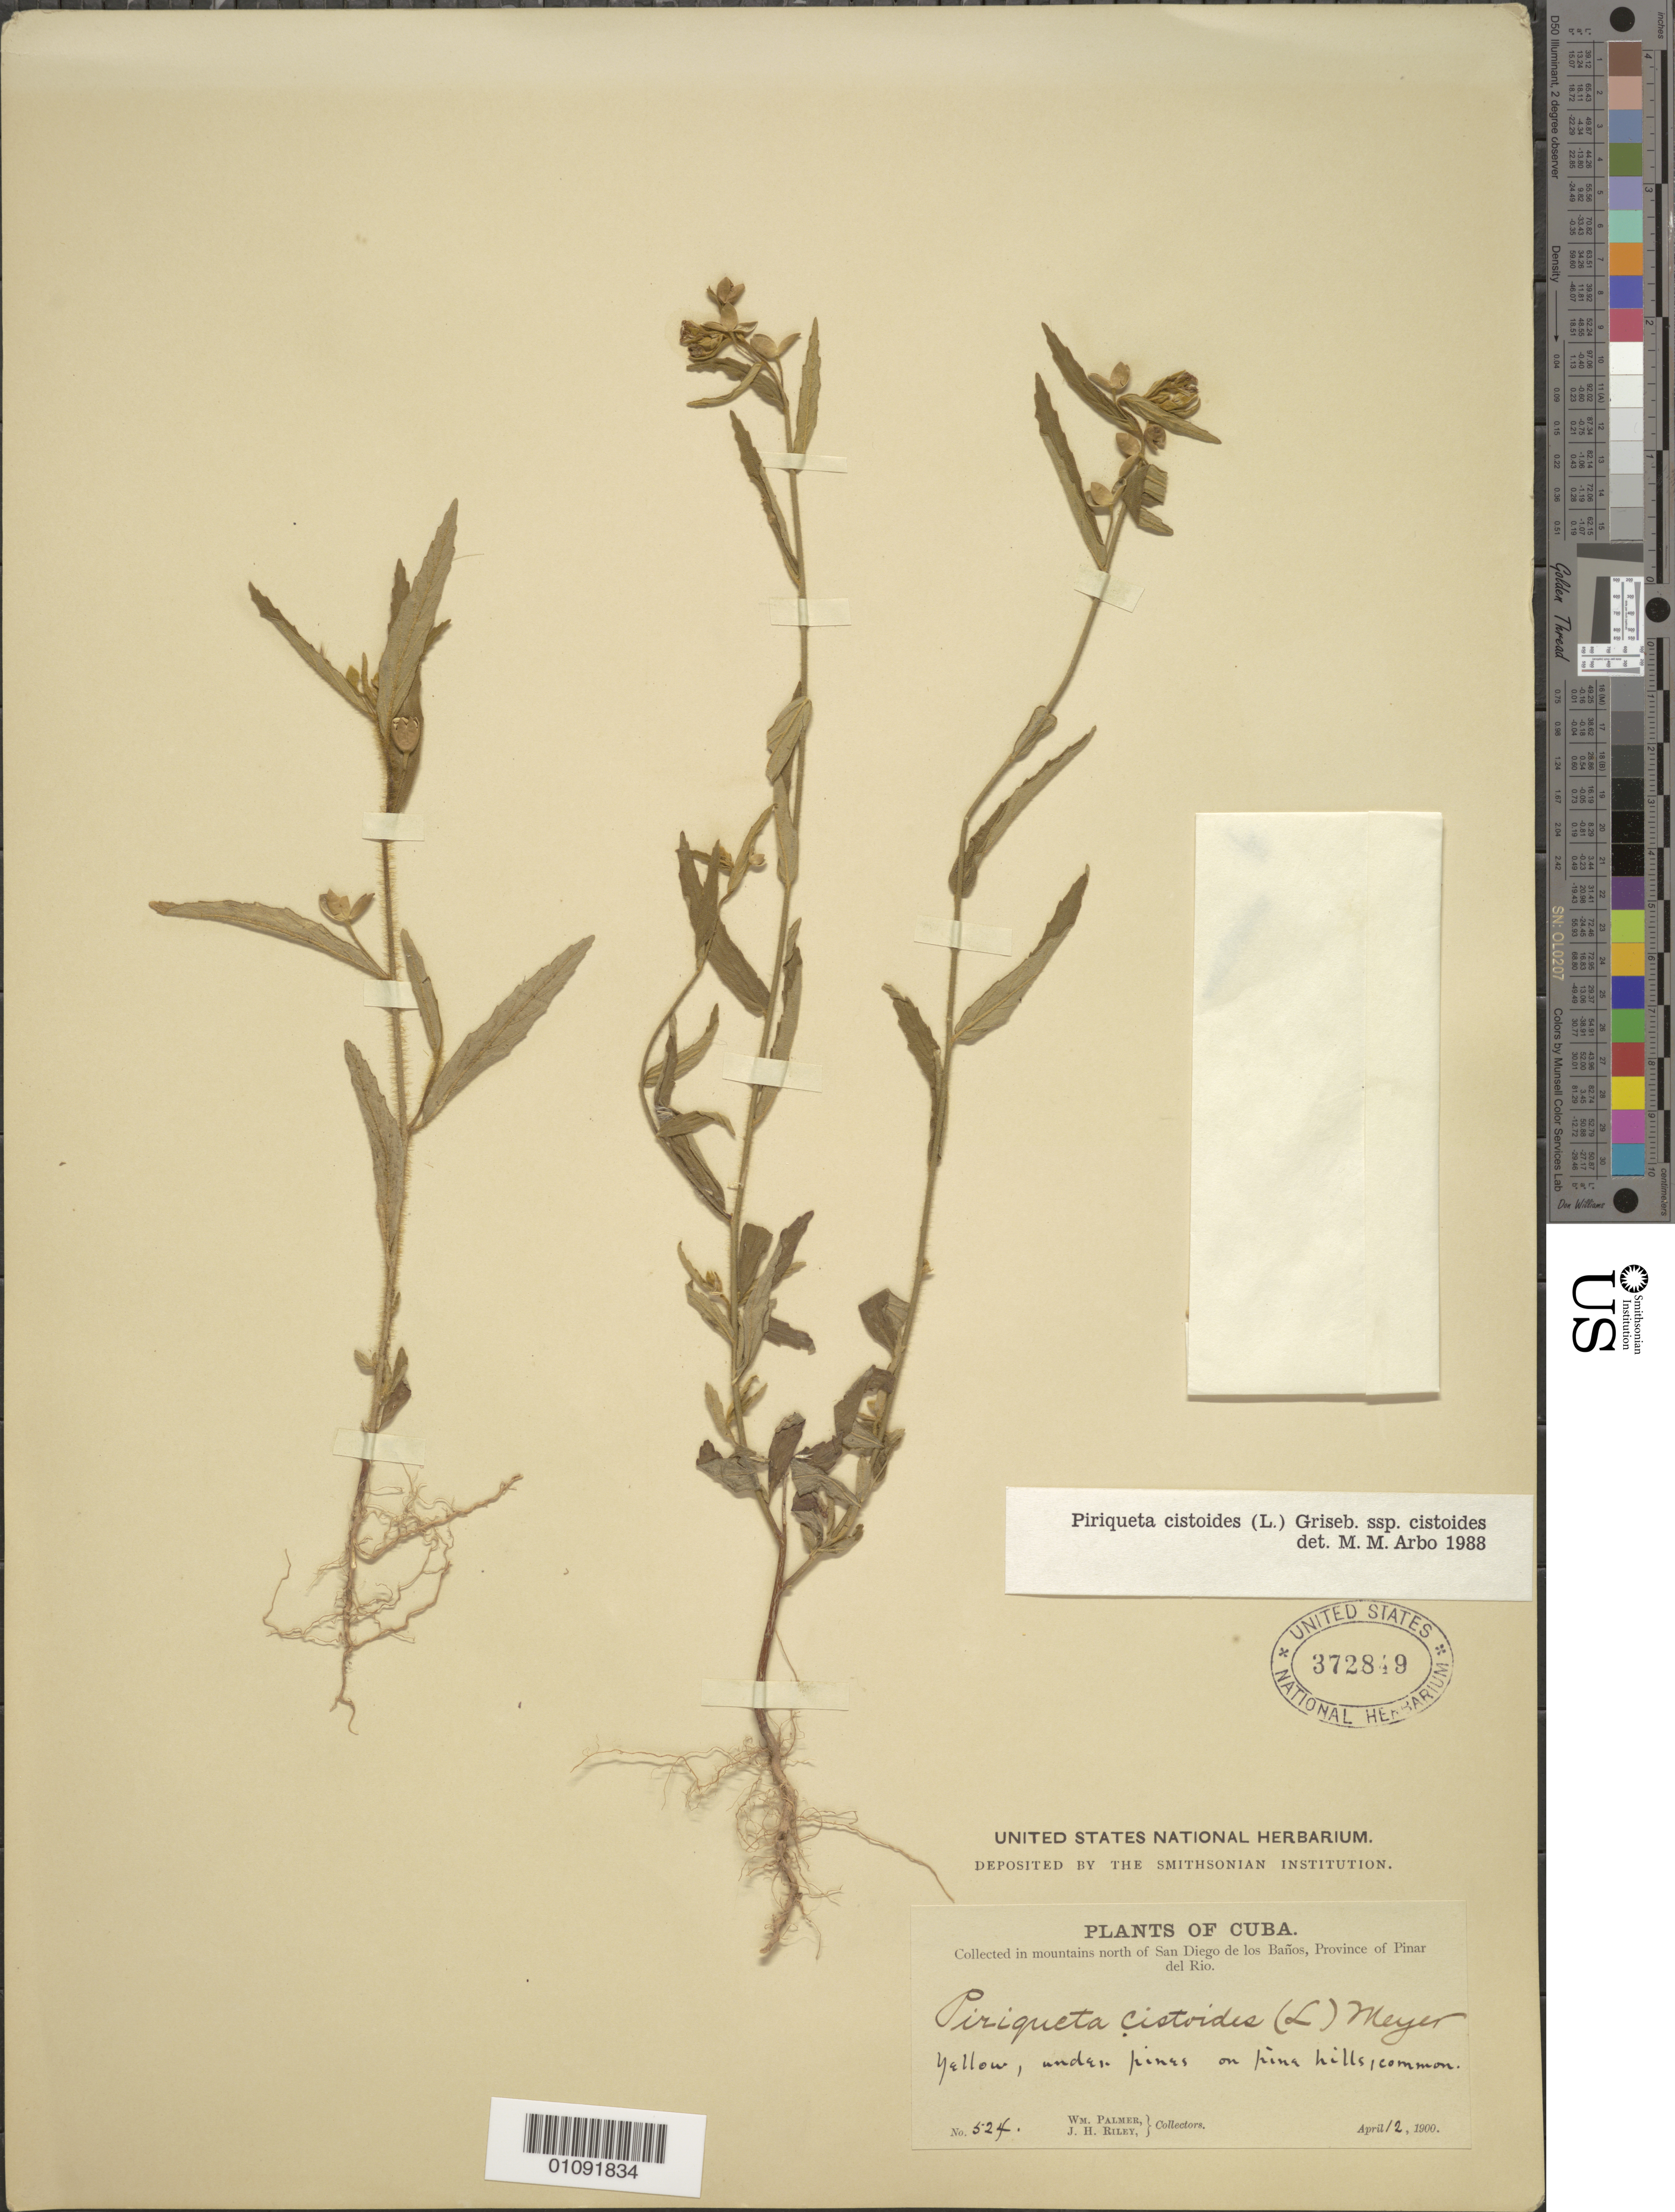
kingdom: Plantae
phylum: Tracheophyta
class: Magnoliopsida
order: Malpighiales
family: Turneraceae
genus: Piriqueta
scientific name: Piriqueta cistoides subsp. cistoides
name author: (L.) Griseb.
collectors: J. H. Riley & J. C. Riley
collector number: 524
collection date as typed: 12 Apr 1900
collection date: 1900-04-12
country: Cuba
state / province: Pinar del Rio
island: Cuba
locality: Pinar del Rio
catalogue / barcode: US 372849